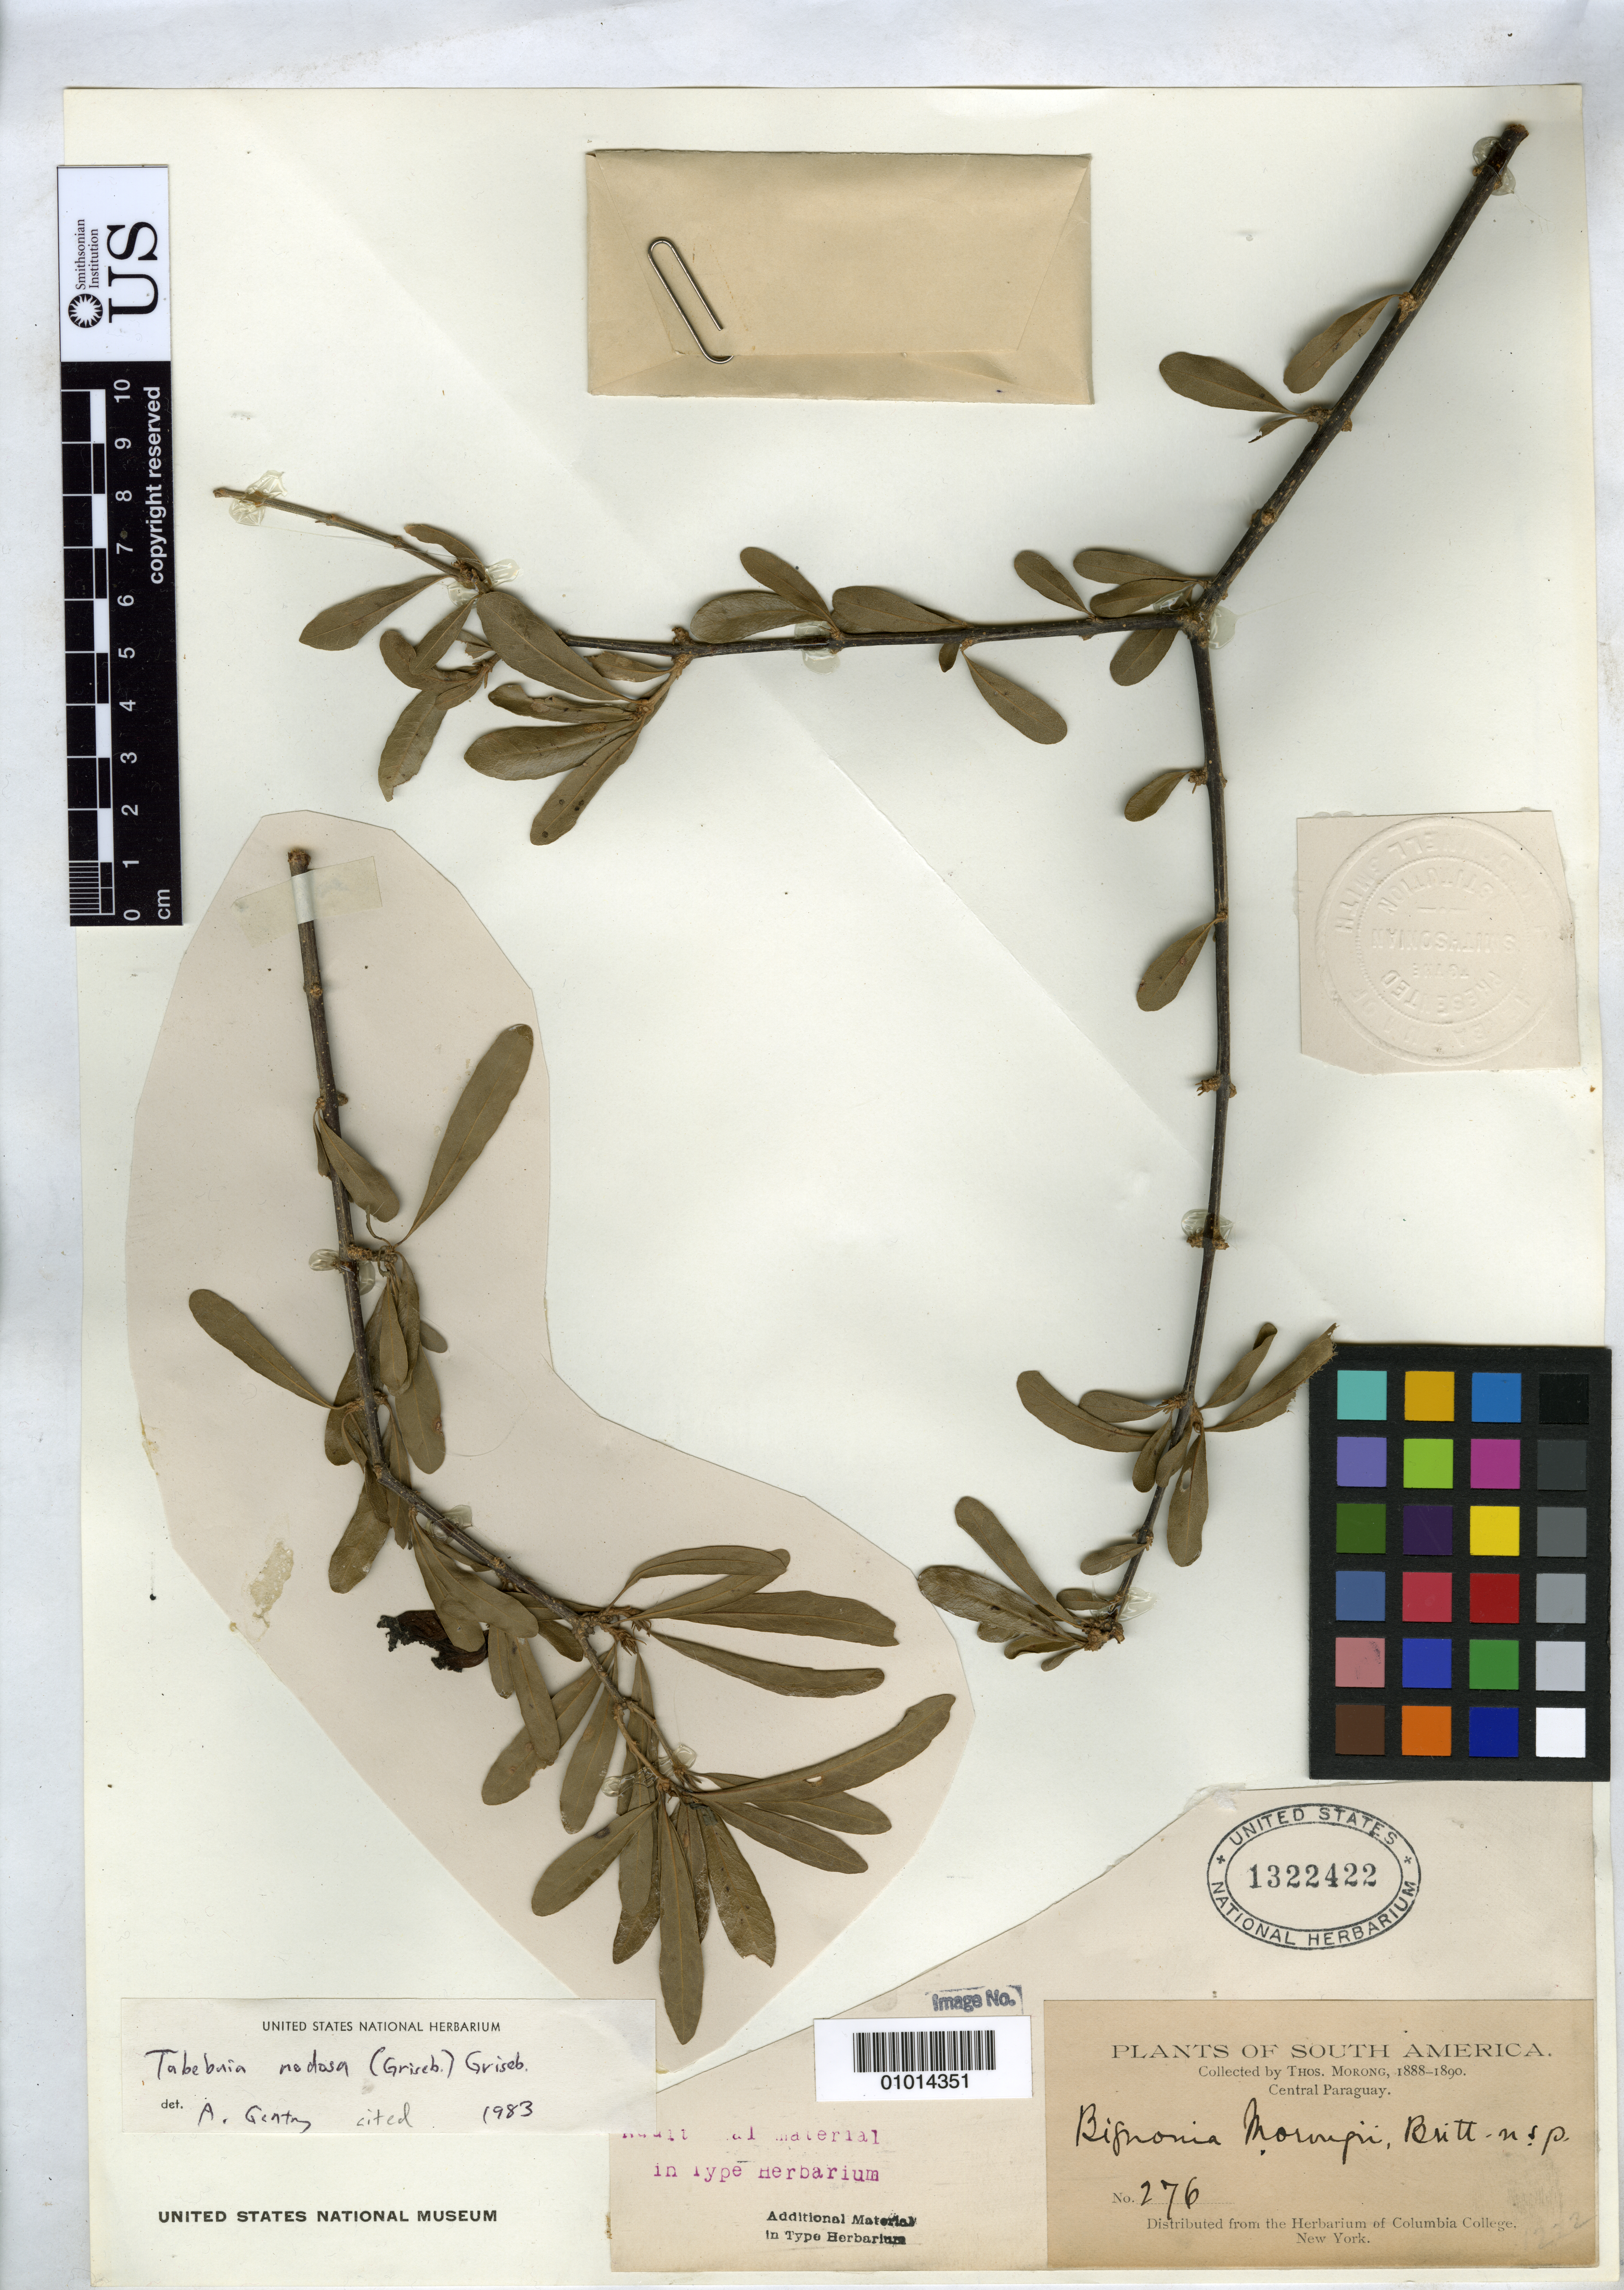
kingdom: Plantae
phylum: Tracheophyta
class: Magnoliopsida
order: Lamiales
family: Bignoniaceae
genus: Bignonia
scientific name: Bignonia morongii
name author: Britton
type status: Isosyntype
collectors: T. Morong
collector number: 276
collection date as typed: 1888 to -- --- 1890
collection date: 1888/1890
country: Paraguay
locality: Central Paraguay.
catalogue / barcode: US 1322422